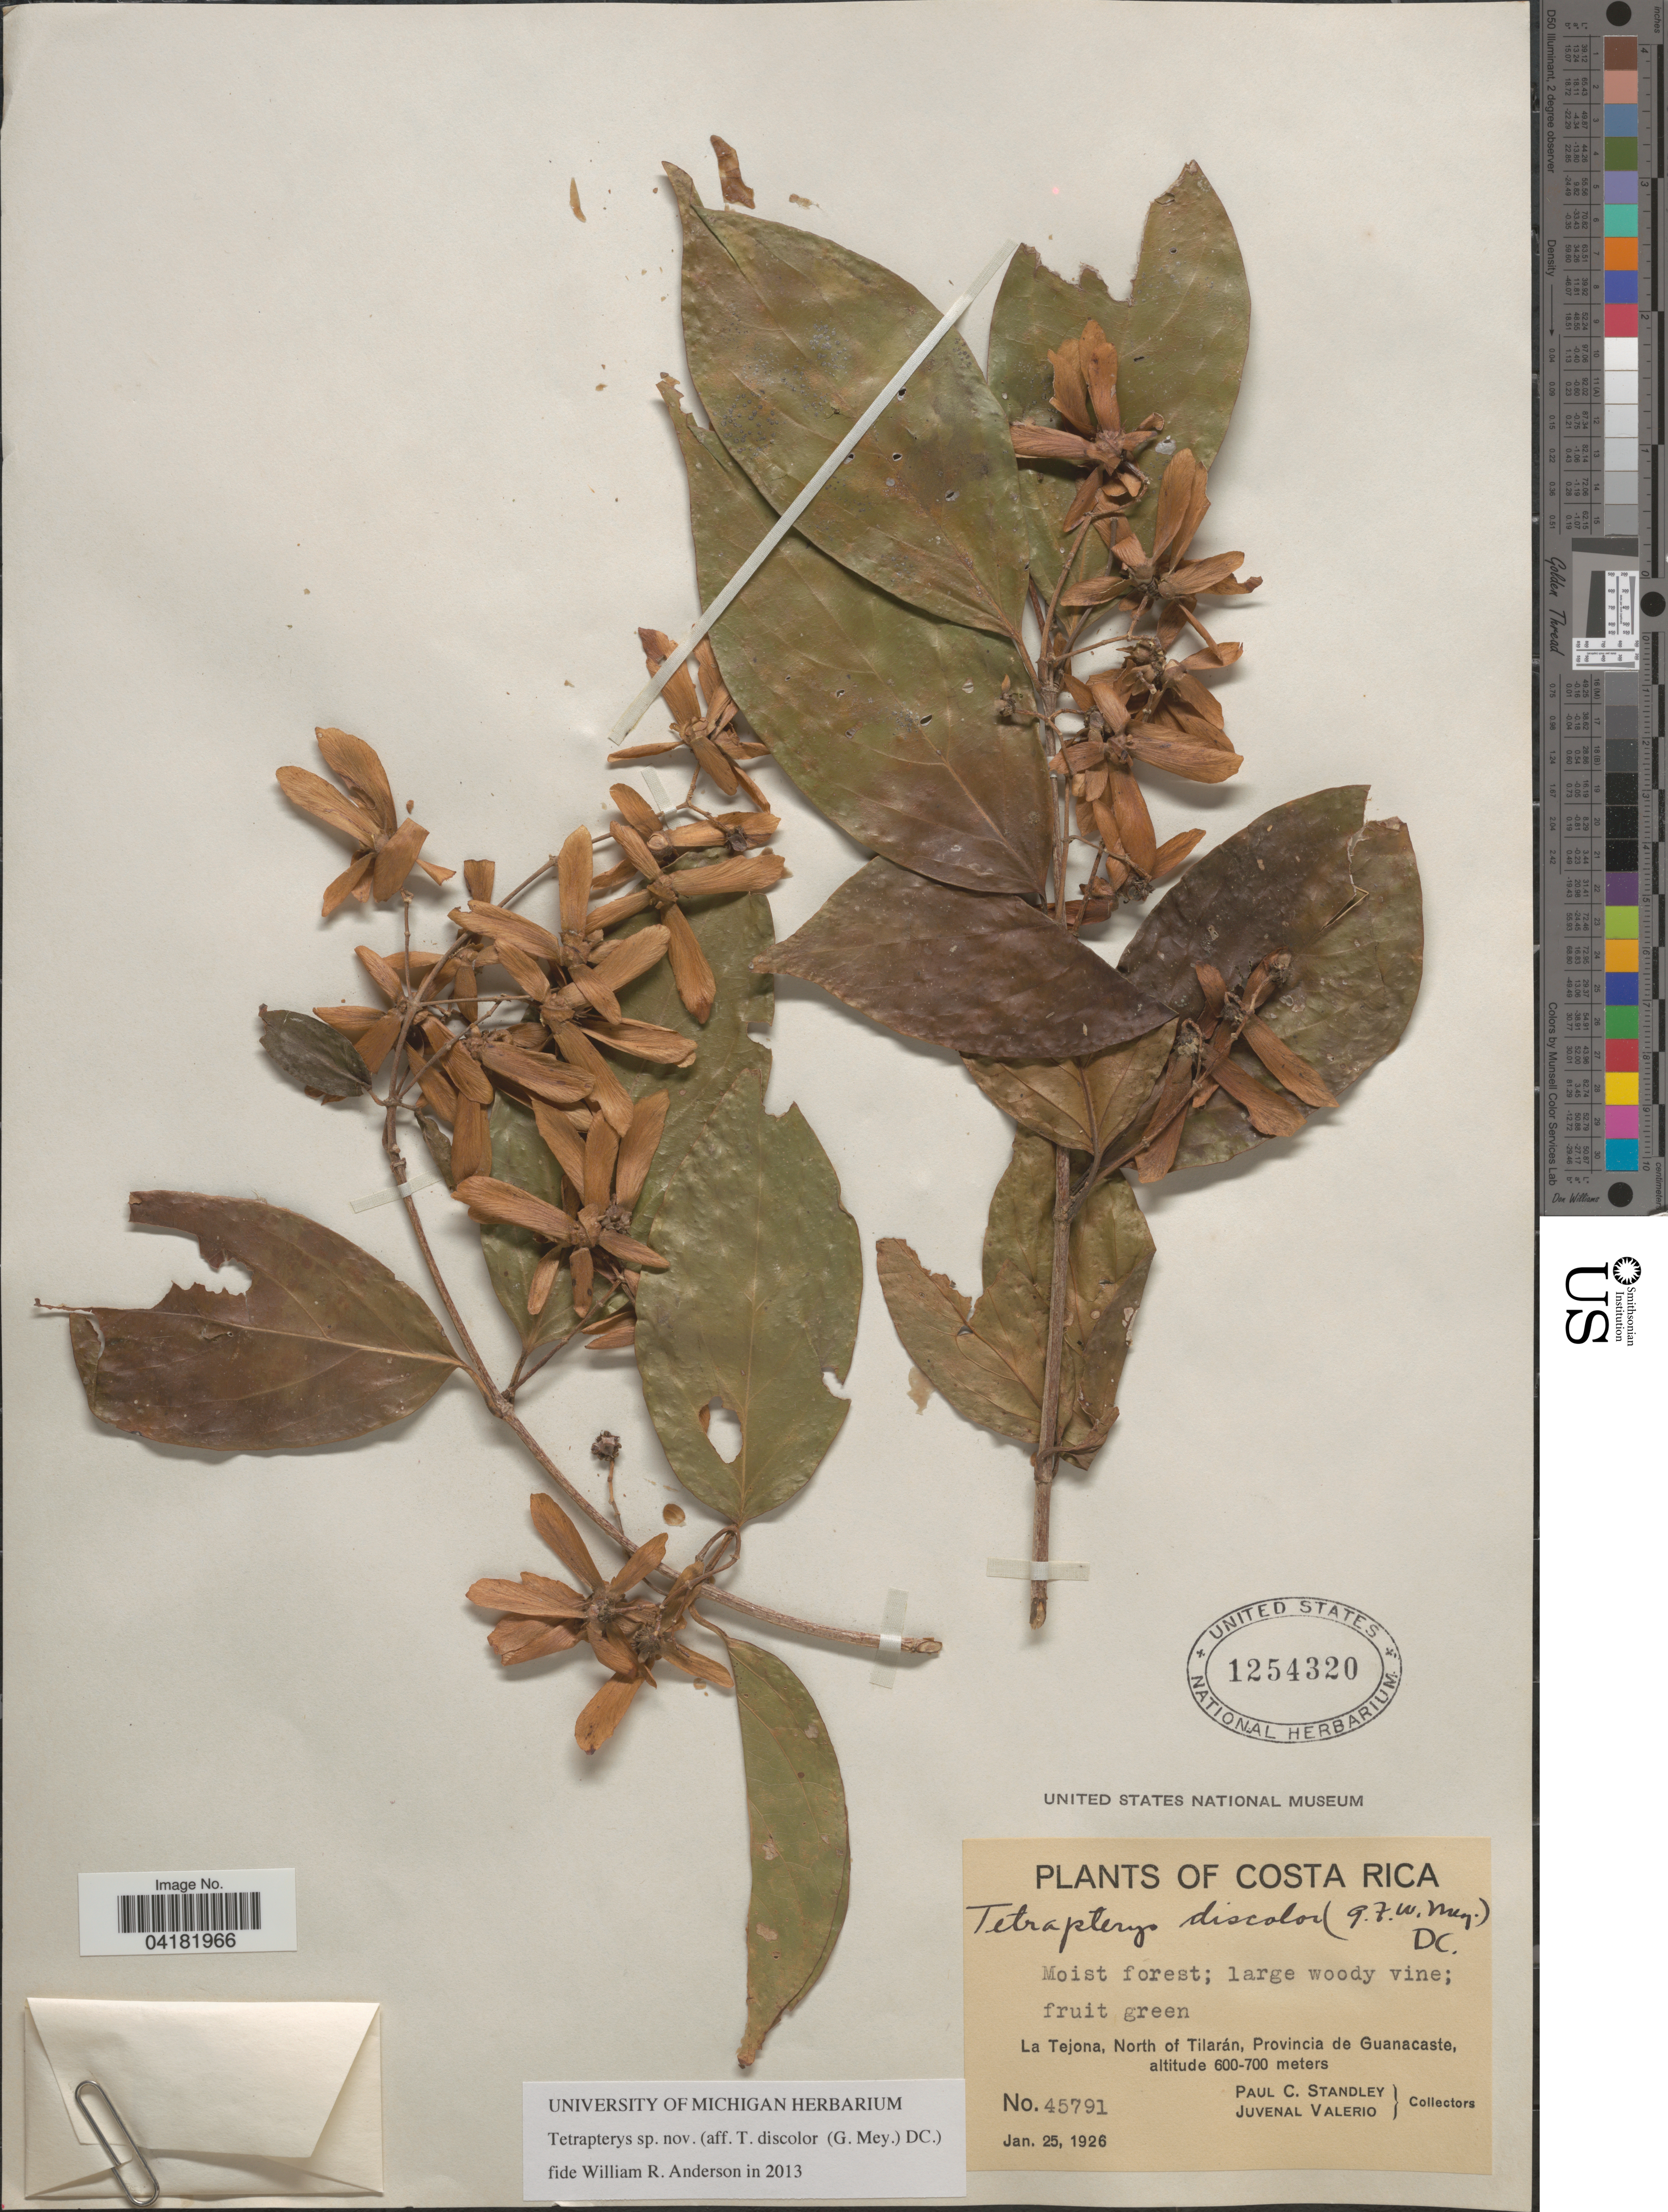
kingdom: Plantae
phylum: Tracheophyta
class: Magnoliopsida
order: Malpighiales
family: Malpighiaceae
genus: Tetrapterys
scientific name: Tetrapterys sp.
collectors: P. C. Standley & J. Valerio R.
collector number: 45791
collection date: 1926-01-25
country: Costa Rica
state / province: Guanacaste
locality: La Tejona, North of Tilarán.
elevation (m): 600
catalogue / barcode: US 1254320